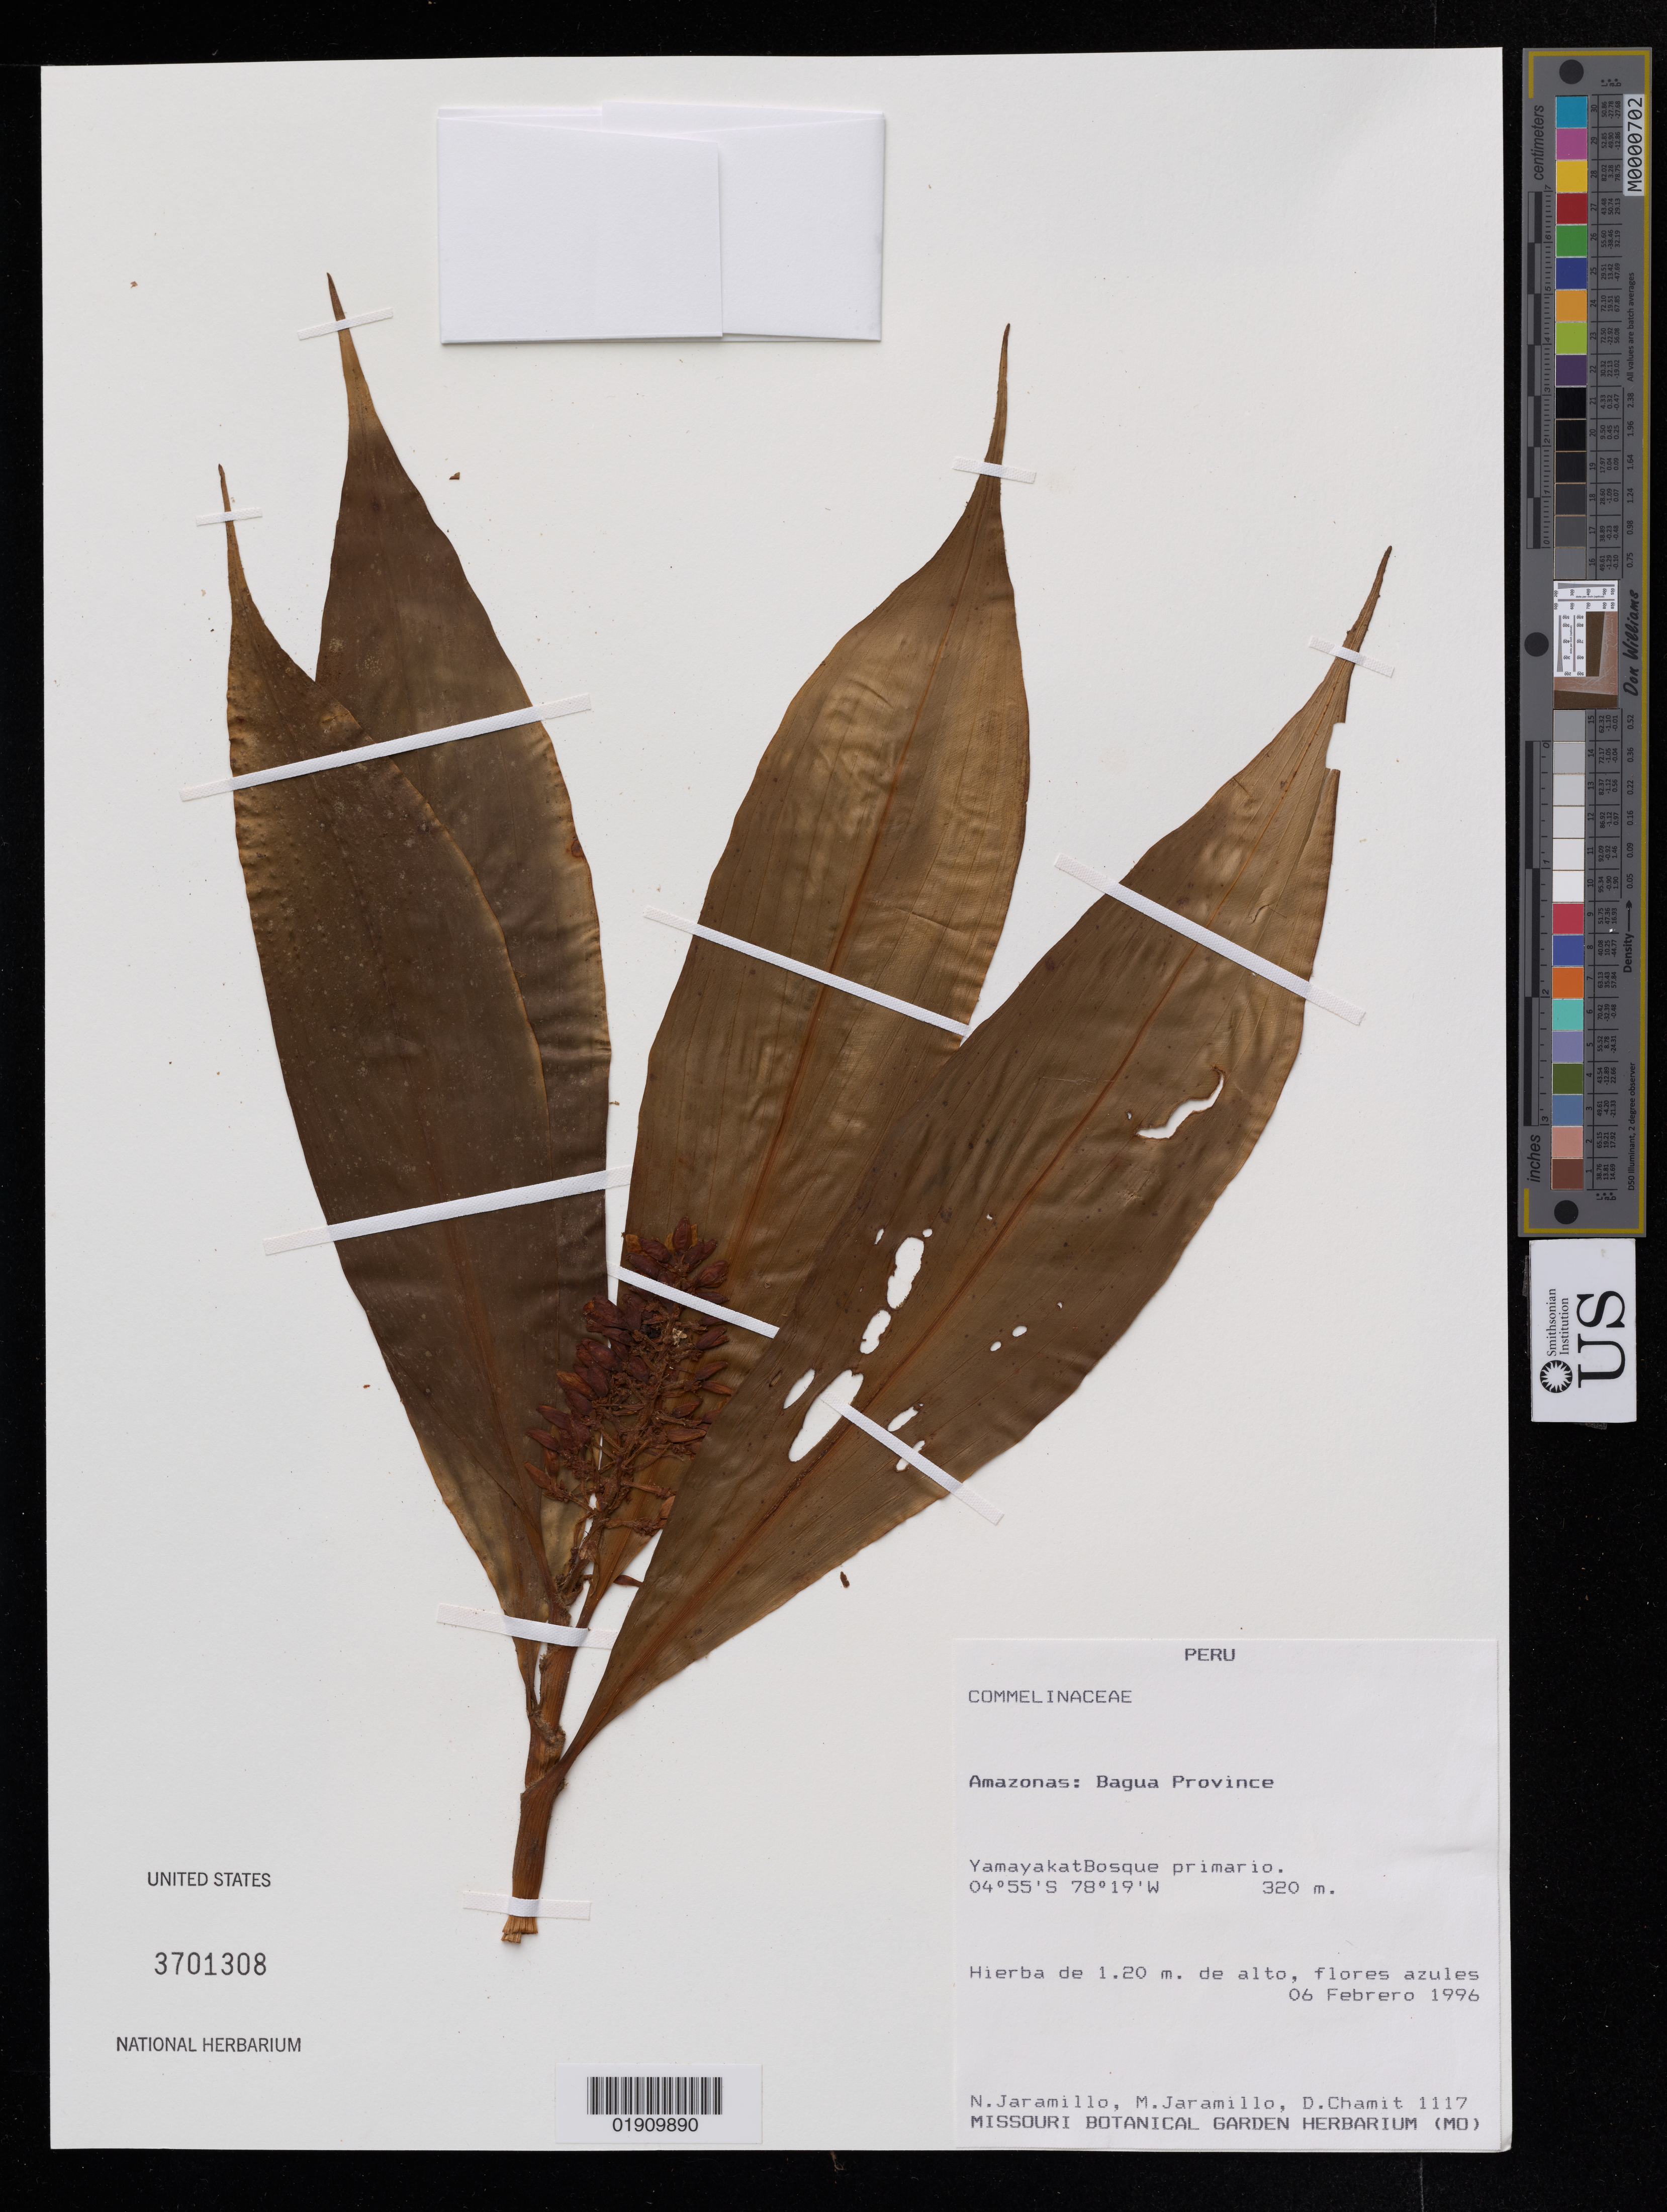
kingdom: Plantae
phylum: Tracheophyta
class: Magnoliopsida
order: Fabales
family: Fabaceae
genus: Baptisia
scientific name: Baptisia tinctoria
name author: (L.) R. Br.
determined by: Strong, Mark T., (BOT), Smithsonian Institution - National Museum of Natural History (UNITED STATES)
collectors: M. T. Strong & C. L. Kelloff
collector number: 5372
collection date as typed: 11 September 2016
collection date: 2016-09-11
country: United States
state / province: Virginia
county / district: Sussex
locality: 7.9 km S of Waverly at the junction of SR606 and SR604. Seymeria, Iris verna, and Helianthus angustifolius at this site.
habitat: Ecotone between roadside and pine woods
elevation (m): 35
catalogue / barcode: US 3708326